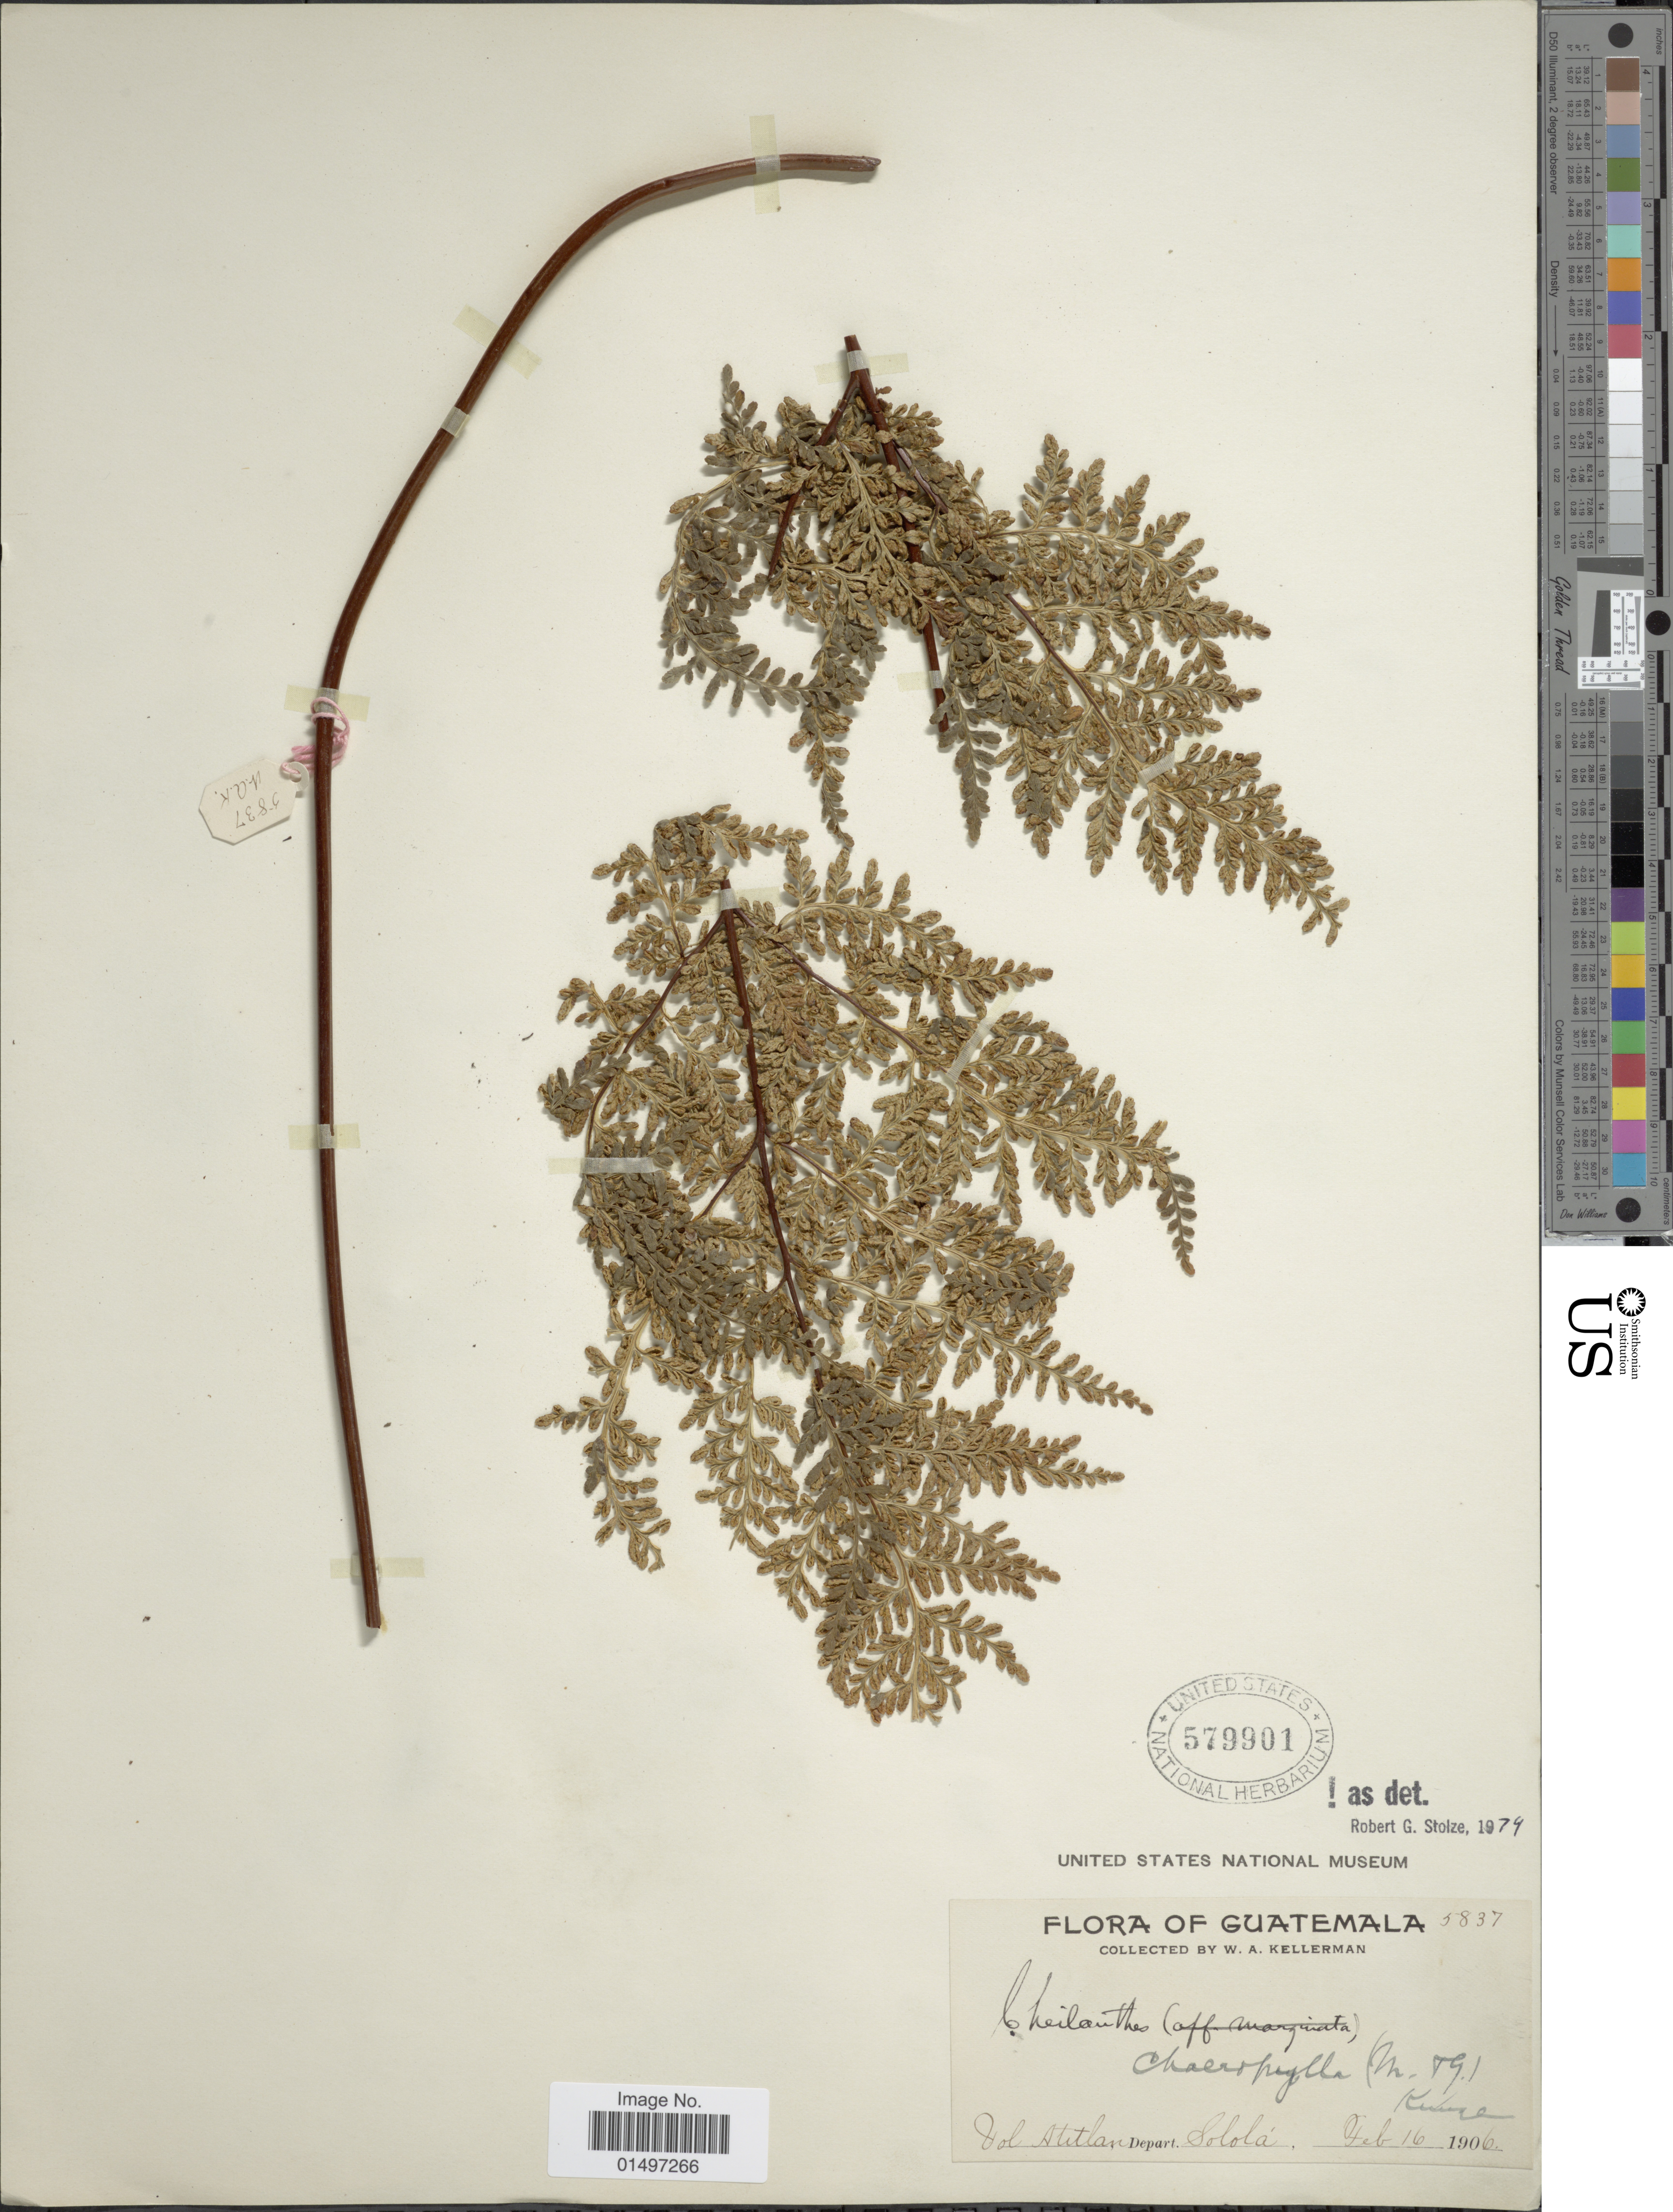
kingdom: Plantae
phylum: Tracheophyta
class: Polypodiopsida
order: Polypodiales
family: Pteridaceae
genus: Gaga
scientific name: Gaga membranacea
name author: (Davenp.) Fay W. Li & Windham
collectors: W. Kellerman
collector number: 5837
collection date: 1906-02-16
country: Guatemala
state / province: Sololá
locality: Vol Atitlan. Depart. Solola.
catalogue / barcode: US 579901